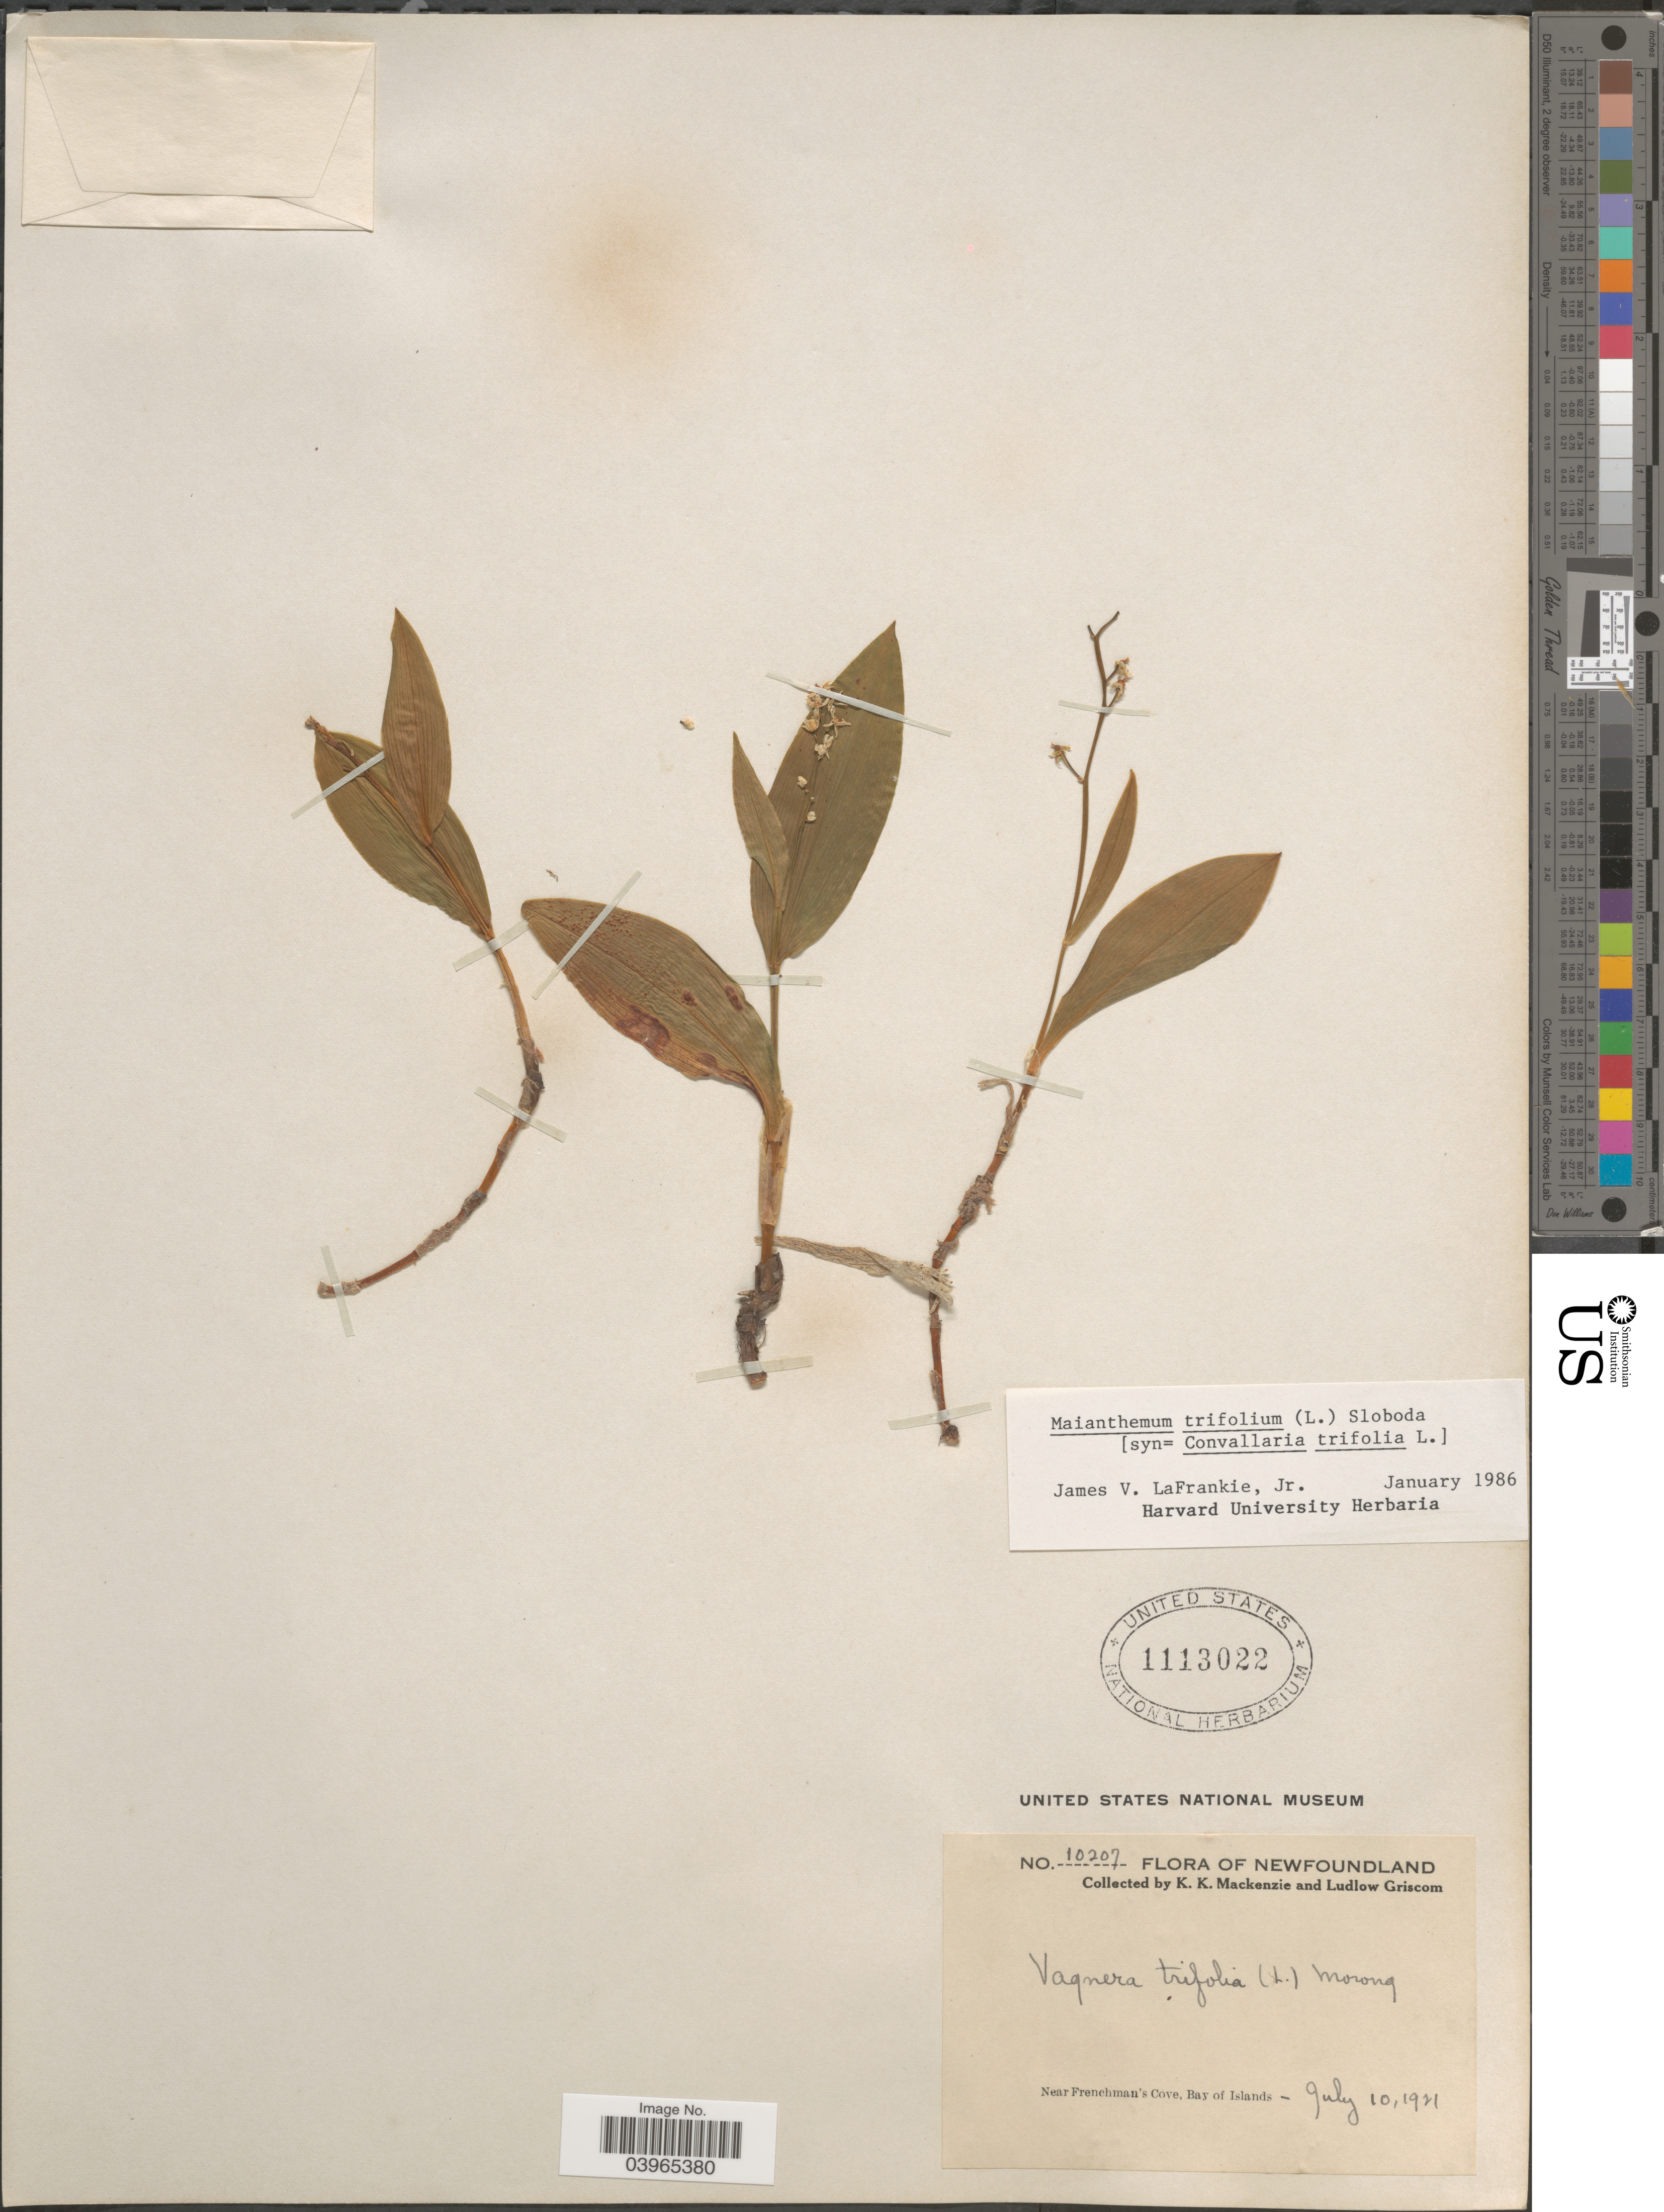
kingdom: Plantae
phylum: Tracheophyta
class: Liliopsida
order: Asparagales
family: Asparagaceae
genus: Maianthemum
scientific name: Maianthemum trifolium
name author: (L.) Sloboda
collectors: K. K. Mackenzie & L. Griscom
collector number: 10207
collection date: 1921-07-10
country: Canada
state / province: Newfoundland and Labrador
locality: Near Frenchman's Cove, Bay of Islands.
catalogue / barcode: US 1113022